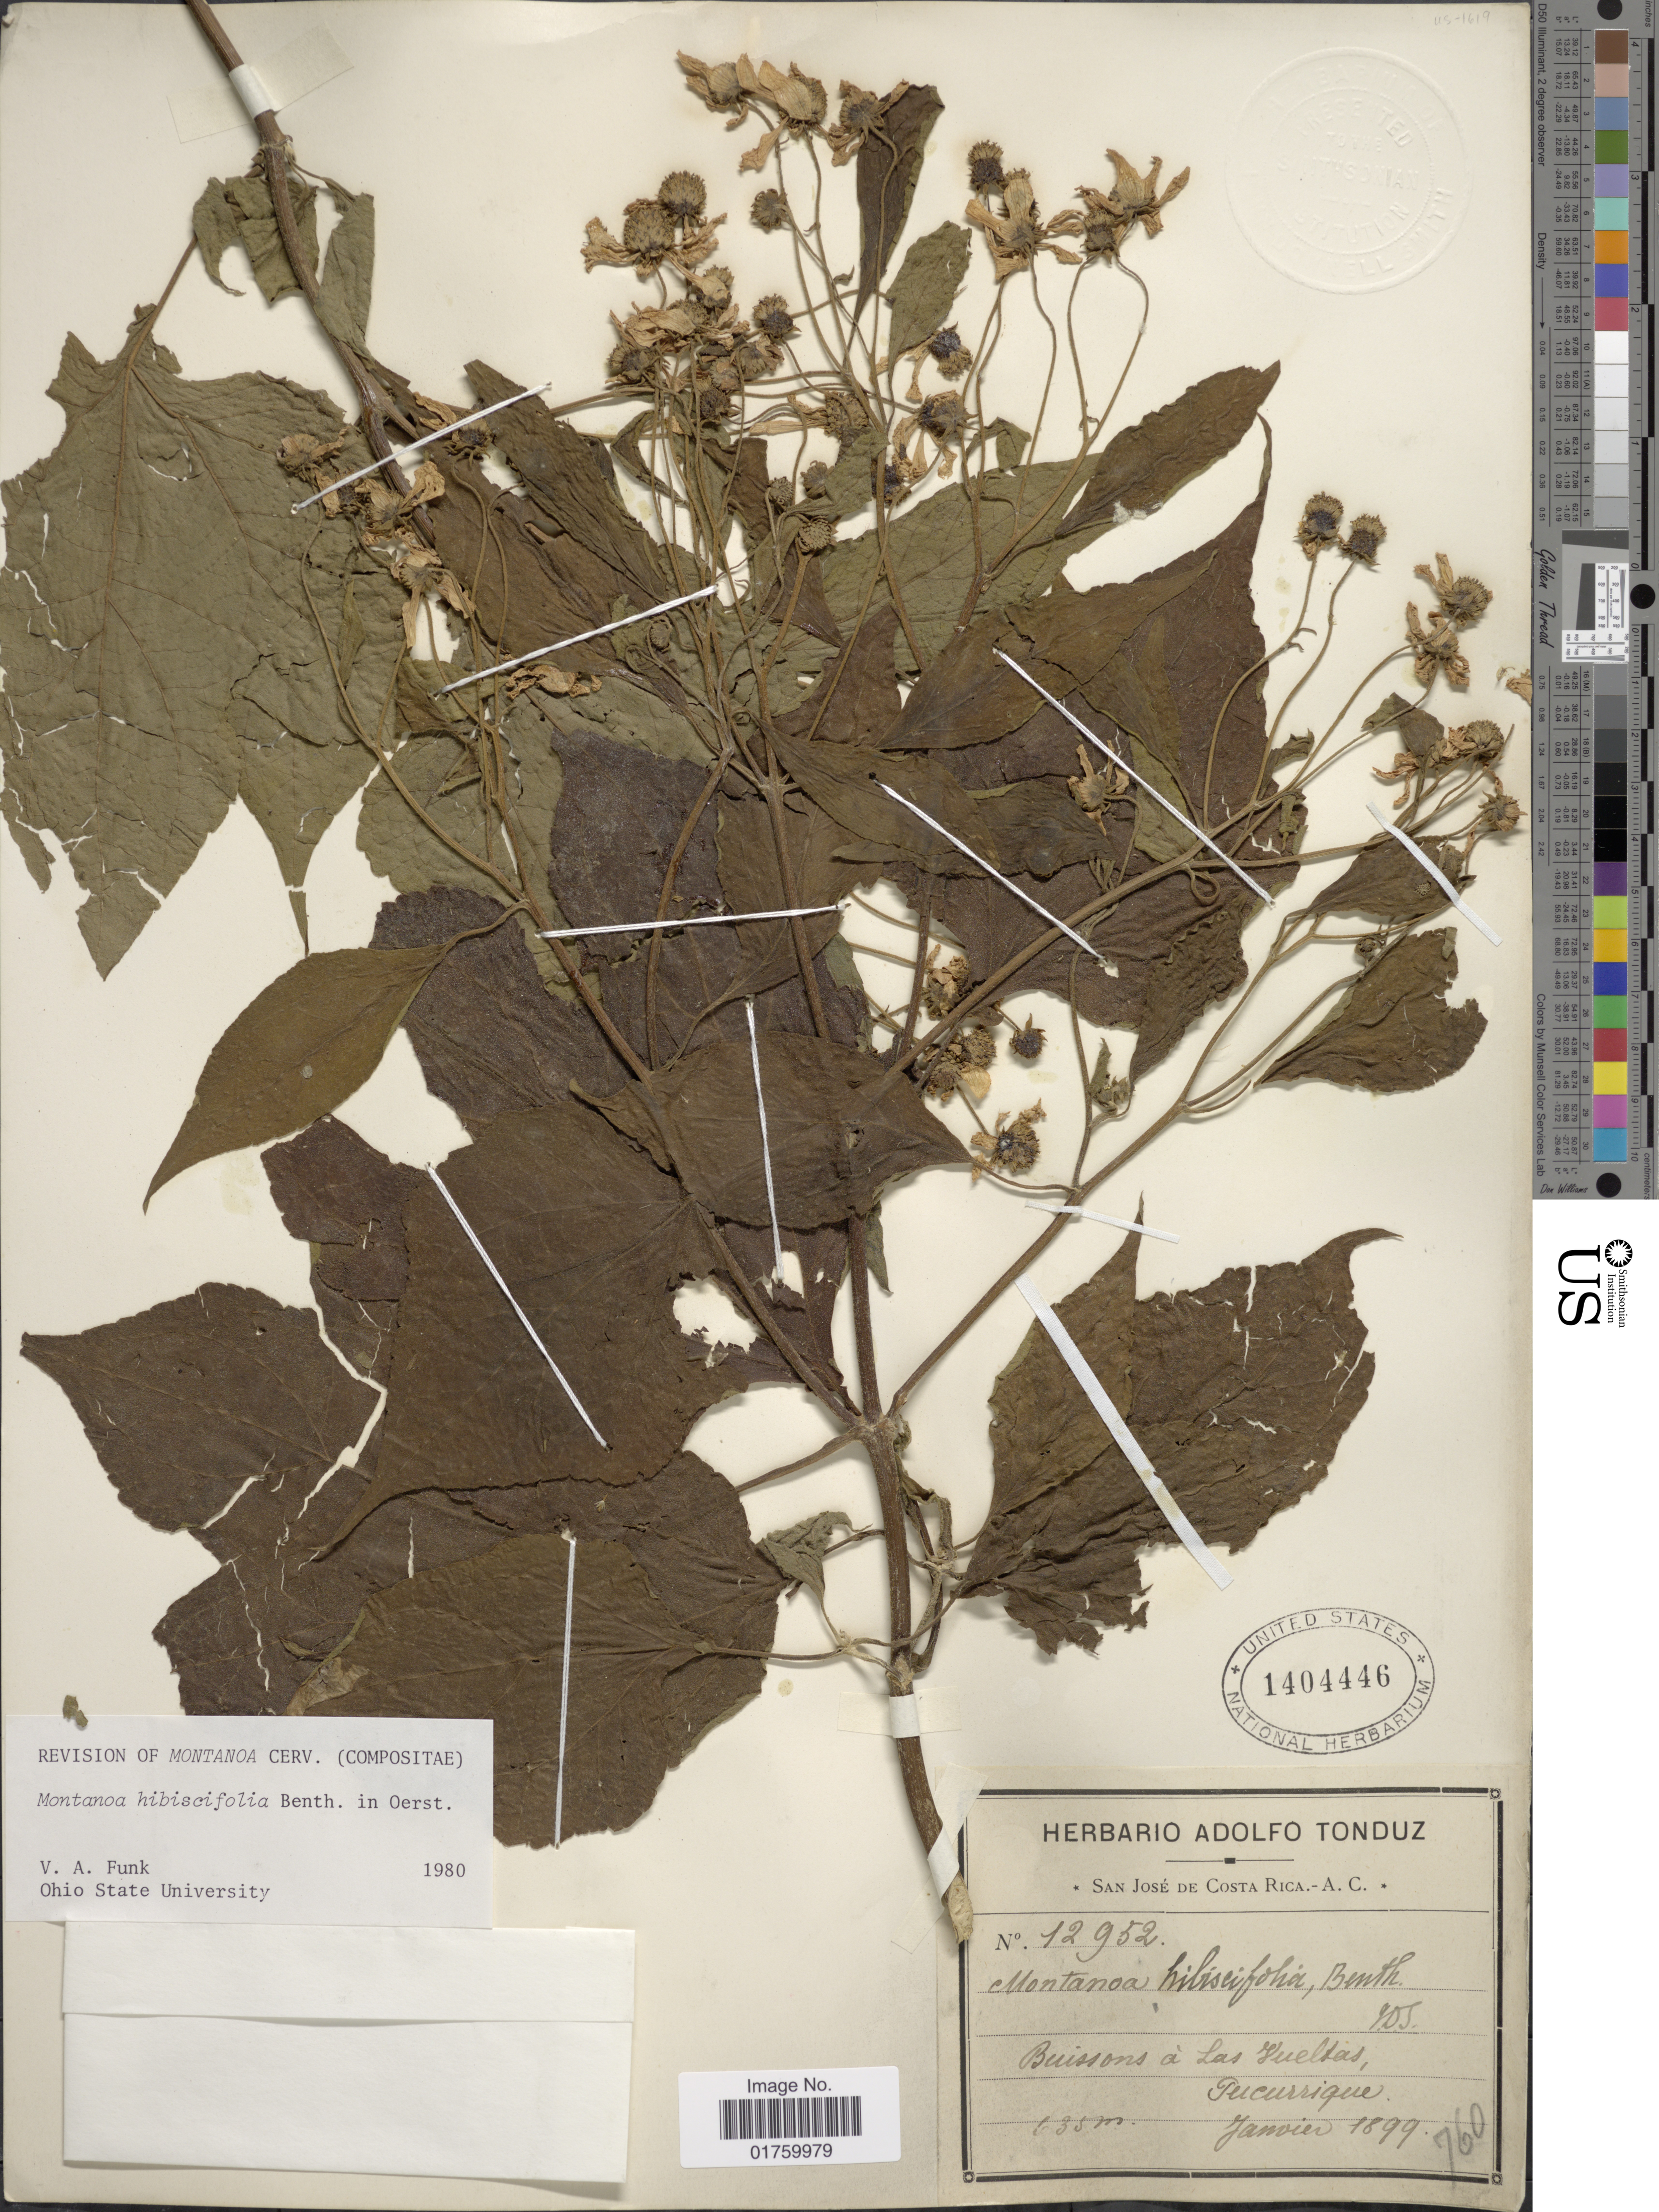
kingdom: Plantae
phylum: Tracheophyta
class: Magnoliopsida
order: Asterales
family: Asteraceae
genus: Montanoa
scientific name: Montanoa hibiscifolia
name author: Benth.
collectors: ex Herb. Adolfo Tonduz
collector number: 12952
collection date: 1899-01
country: Costa Rica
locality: Buissons a Las Vueltas, Tucurrique.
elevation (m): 635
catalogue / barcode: US 1404446